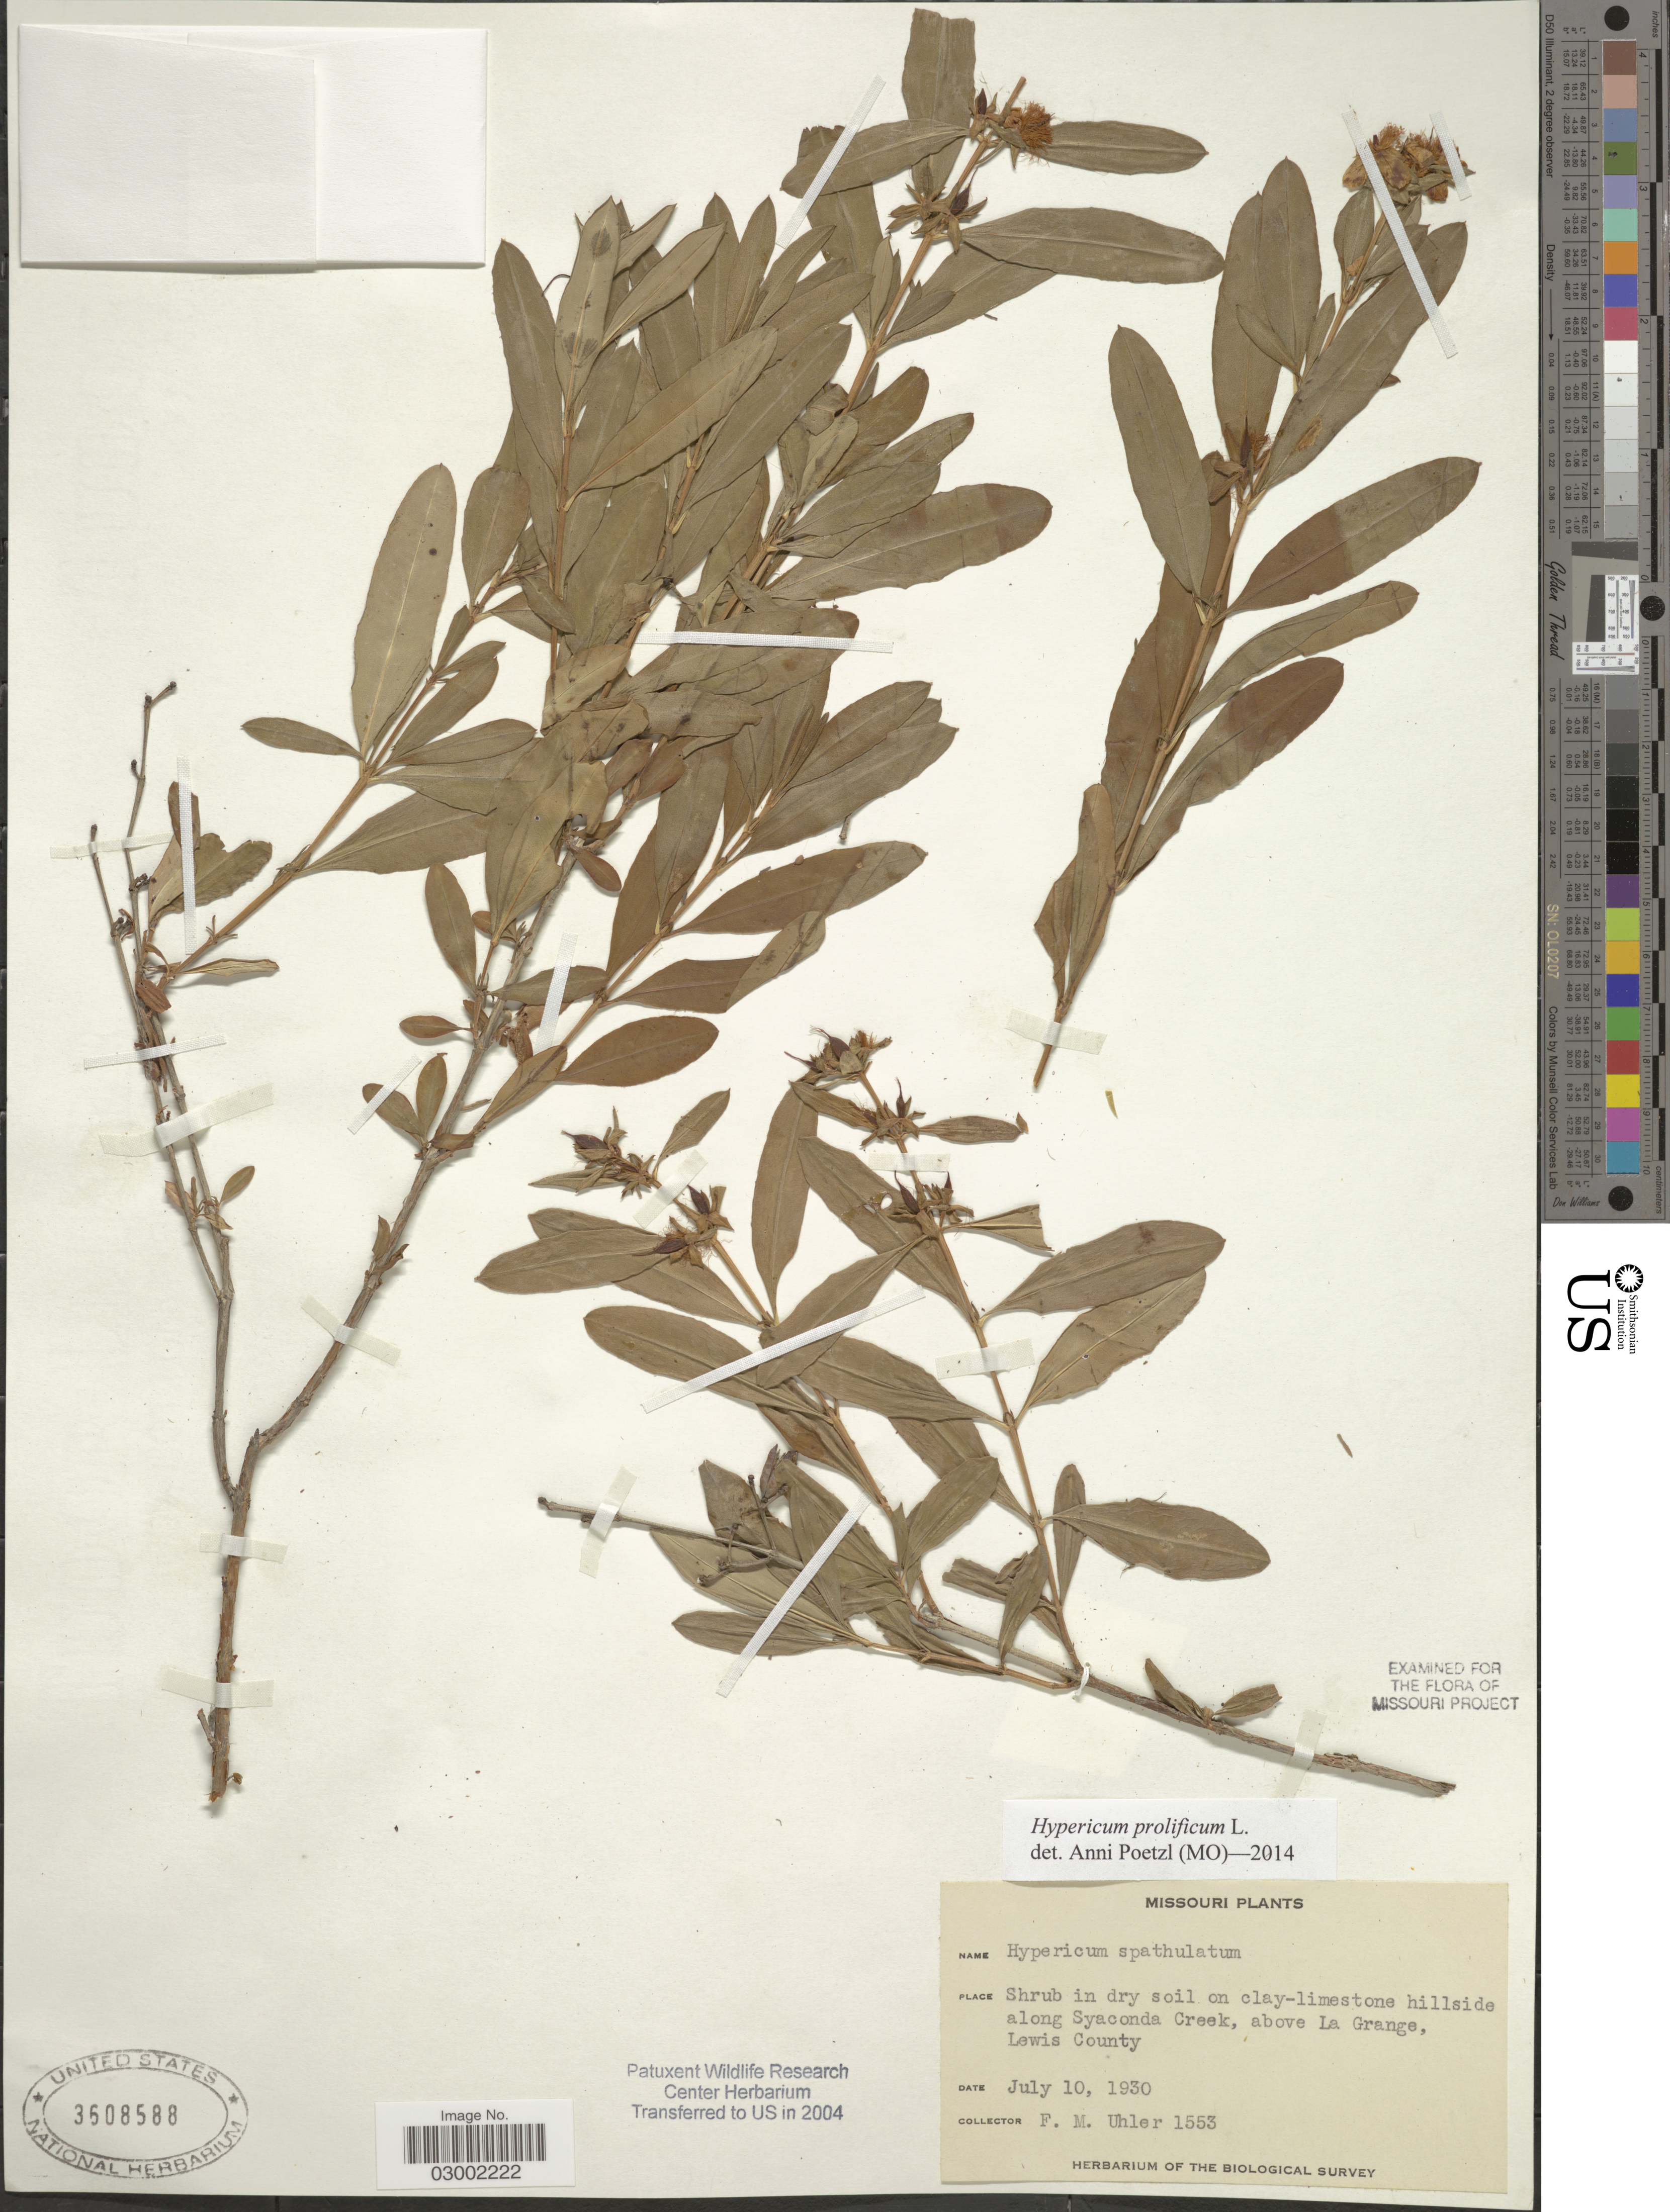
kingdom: Plantae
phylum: Tracheophyta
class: Magnoliopsida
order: Malpighiales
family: Hypericaceae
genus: Hypericum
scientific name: Hypericum prolificum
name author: L.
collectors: F. M. Uhler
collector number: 1553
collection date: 1930-07-10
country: United States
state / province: Missouri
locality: Along Syaconda Creek, above La Grange, Lewis County.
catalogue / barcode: US 3608588